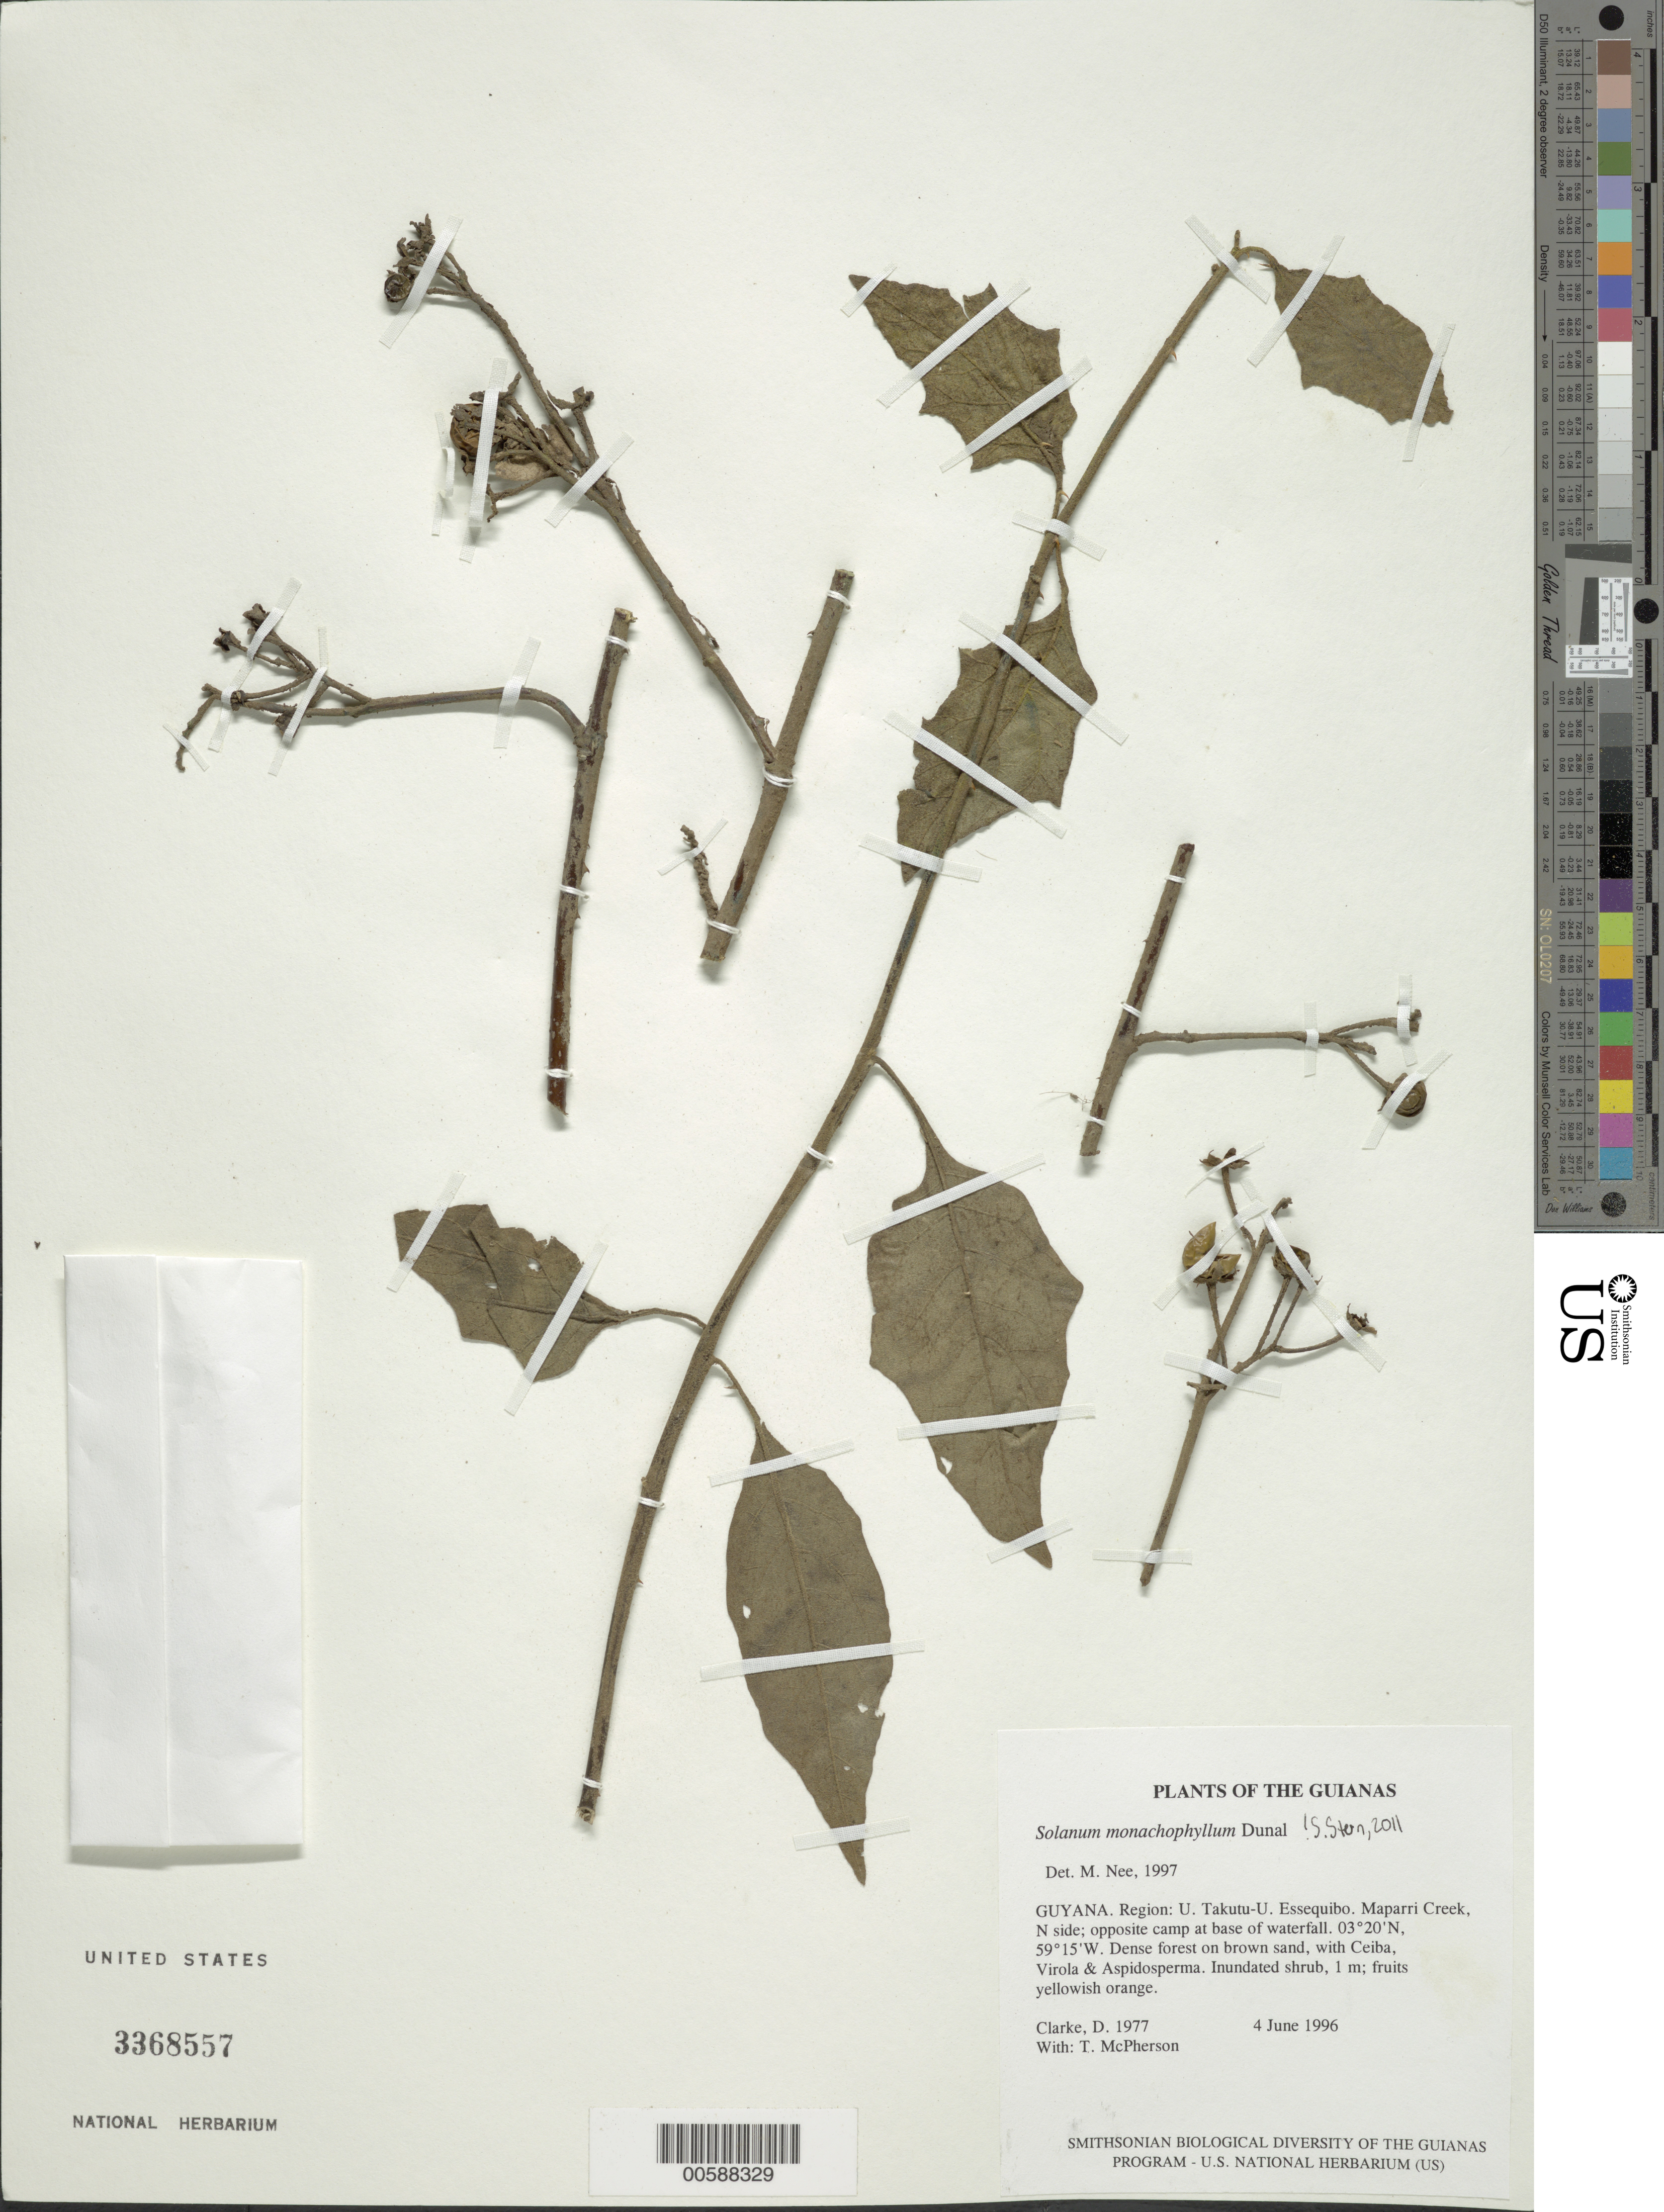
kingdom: Plantae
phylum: Tracheophyta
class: Magnoliopsida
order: Solanales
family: Solanaceae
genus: Solanum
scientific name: Solanum monachophyllum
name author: Dunal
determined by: Nee, Michael H.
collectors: H. D. Clarke & T. McPherson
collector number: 1977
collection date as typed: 6 Jun 1996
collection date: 1996-06-06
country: Guyana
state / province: U. Takutu-U. Essequibo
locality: Maparri Creek, N side; opposite camp at base of waterfall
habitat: Streamside vegetation.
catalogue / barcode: US 3368557